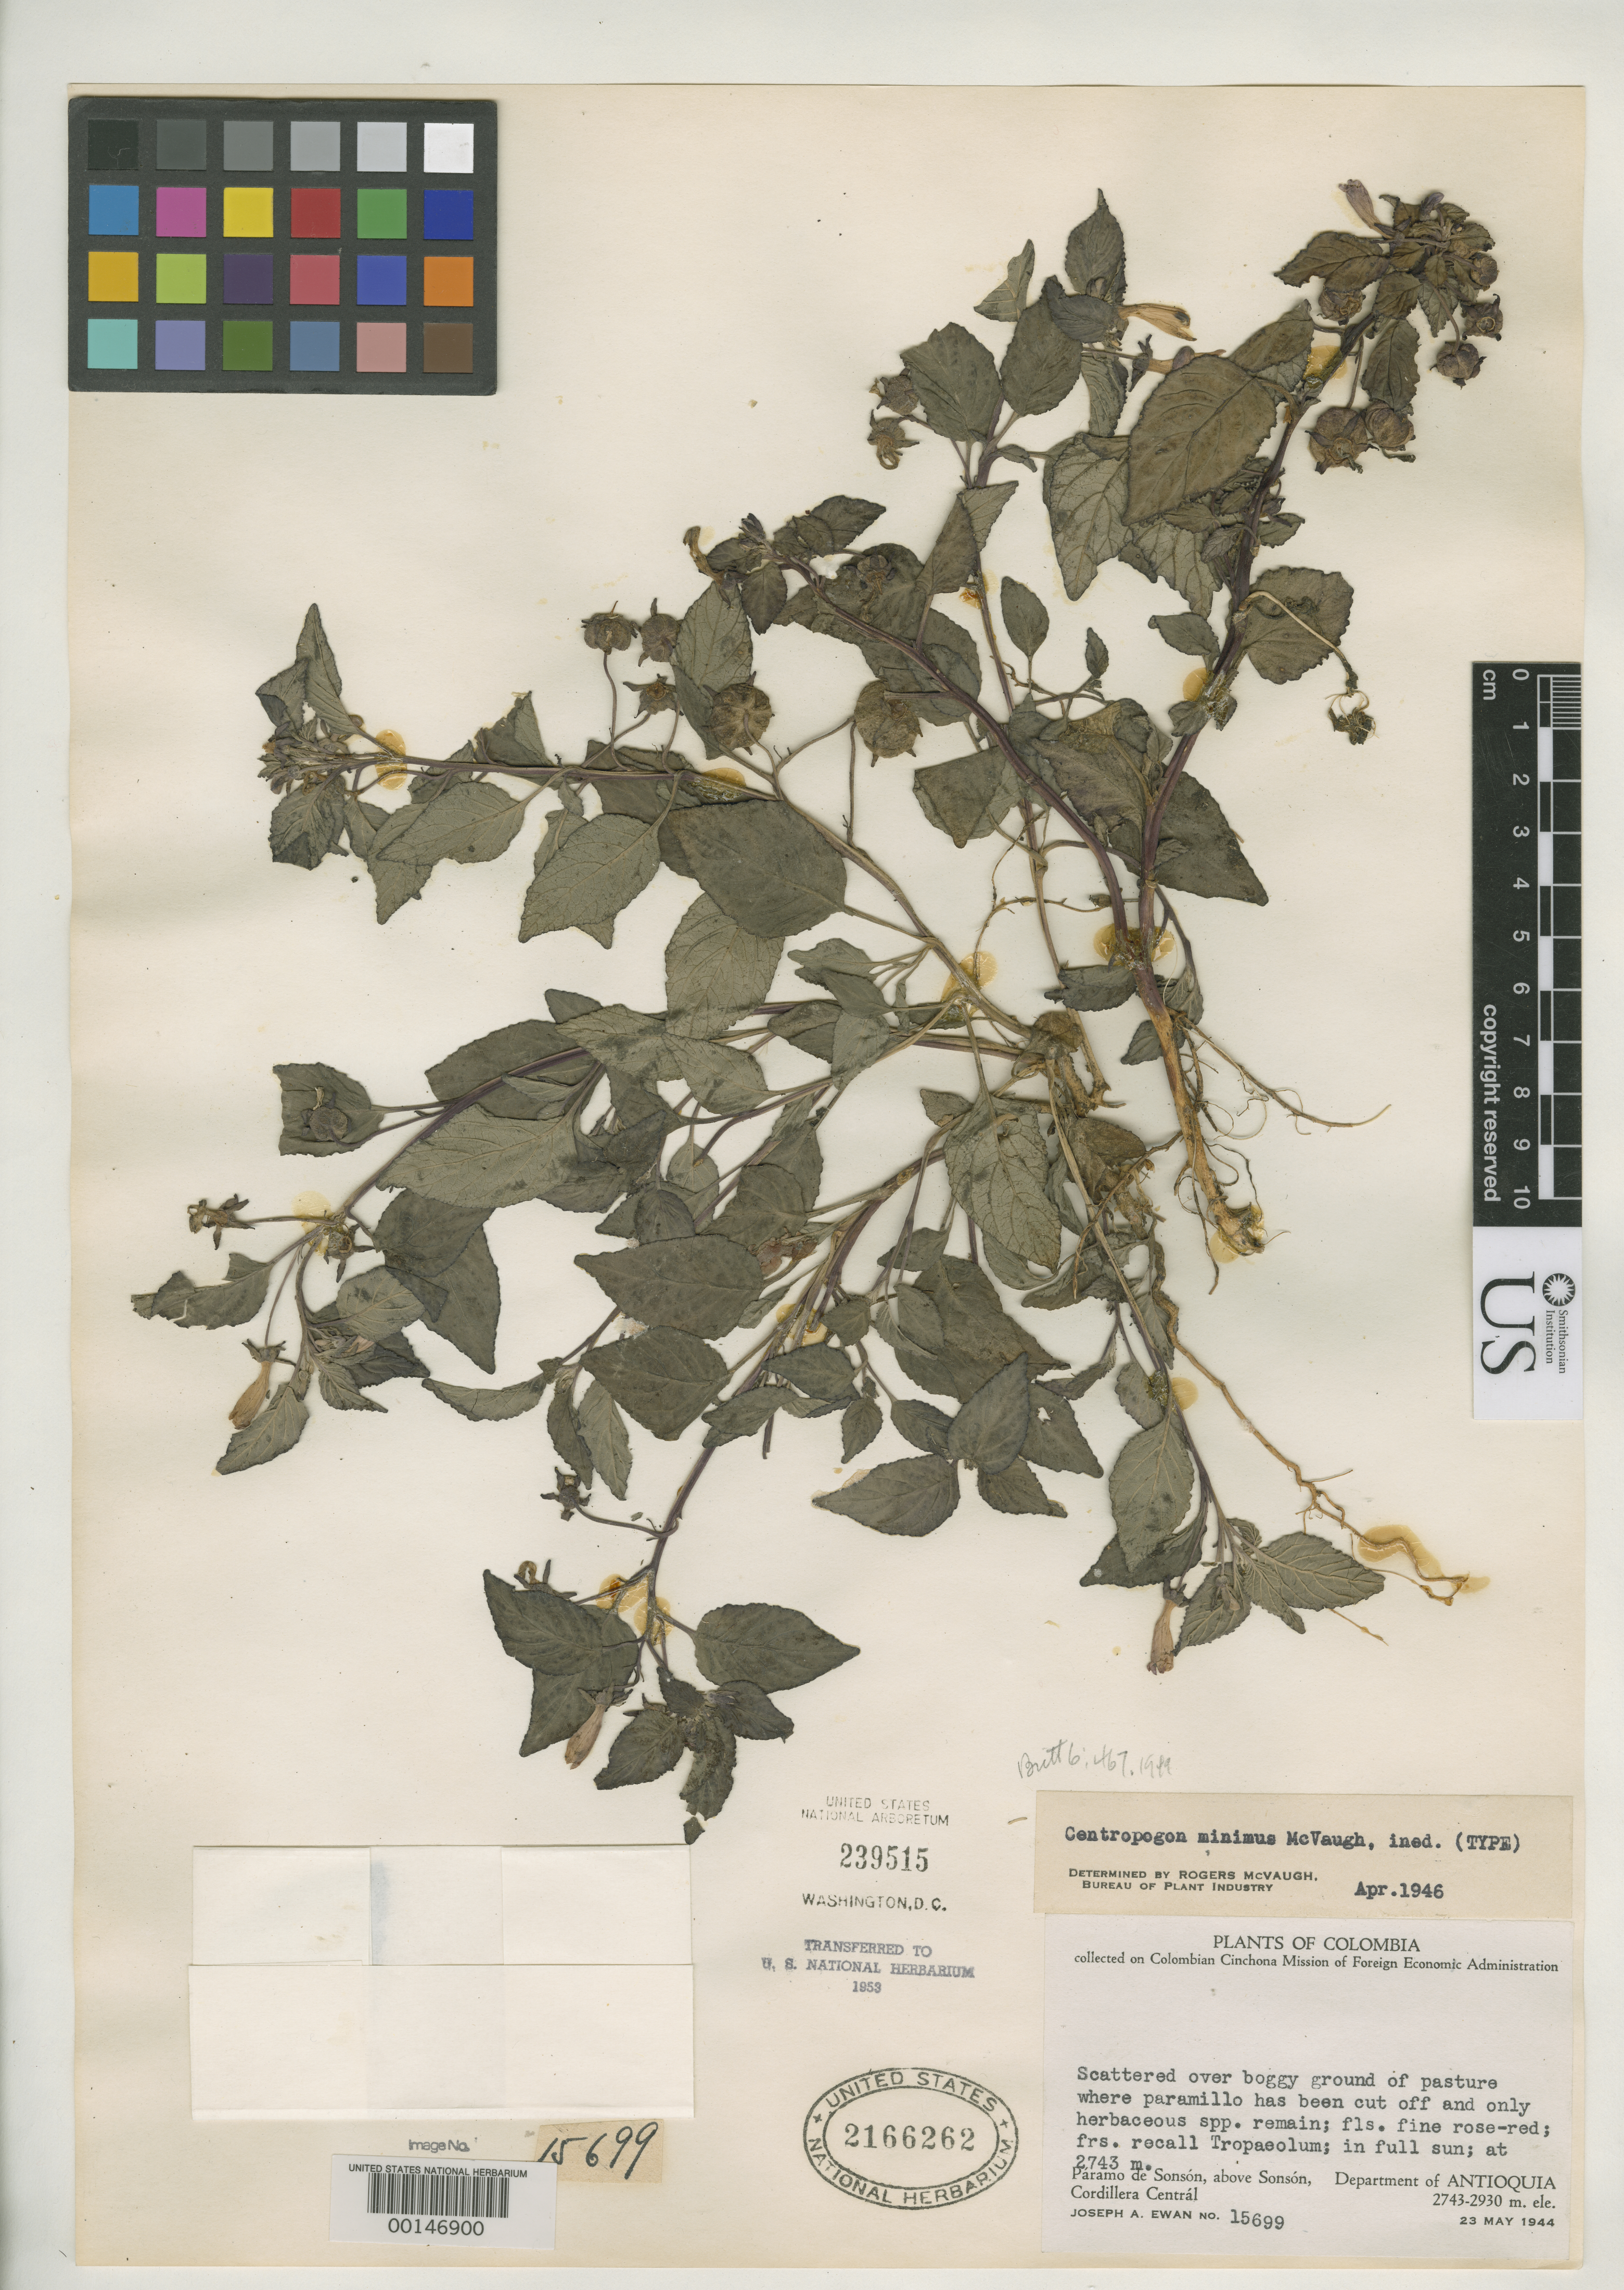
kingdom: Plantae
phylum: Tracheophyta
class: Magnoliopsida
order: Asterales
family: Campanulaceae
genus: Centropogon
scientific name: Centropogon minimus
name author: McVaugh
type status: Holotype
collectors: J. A. Ewan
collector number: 15699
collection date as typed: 23 May 1944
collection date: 1944-05-23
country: Colombia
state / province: Antioquia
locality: Paramo de Sonson, above Sonson.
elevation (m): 2743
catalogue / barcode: US 2166262